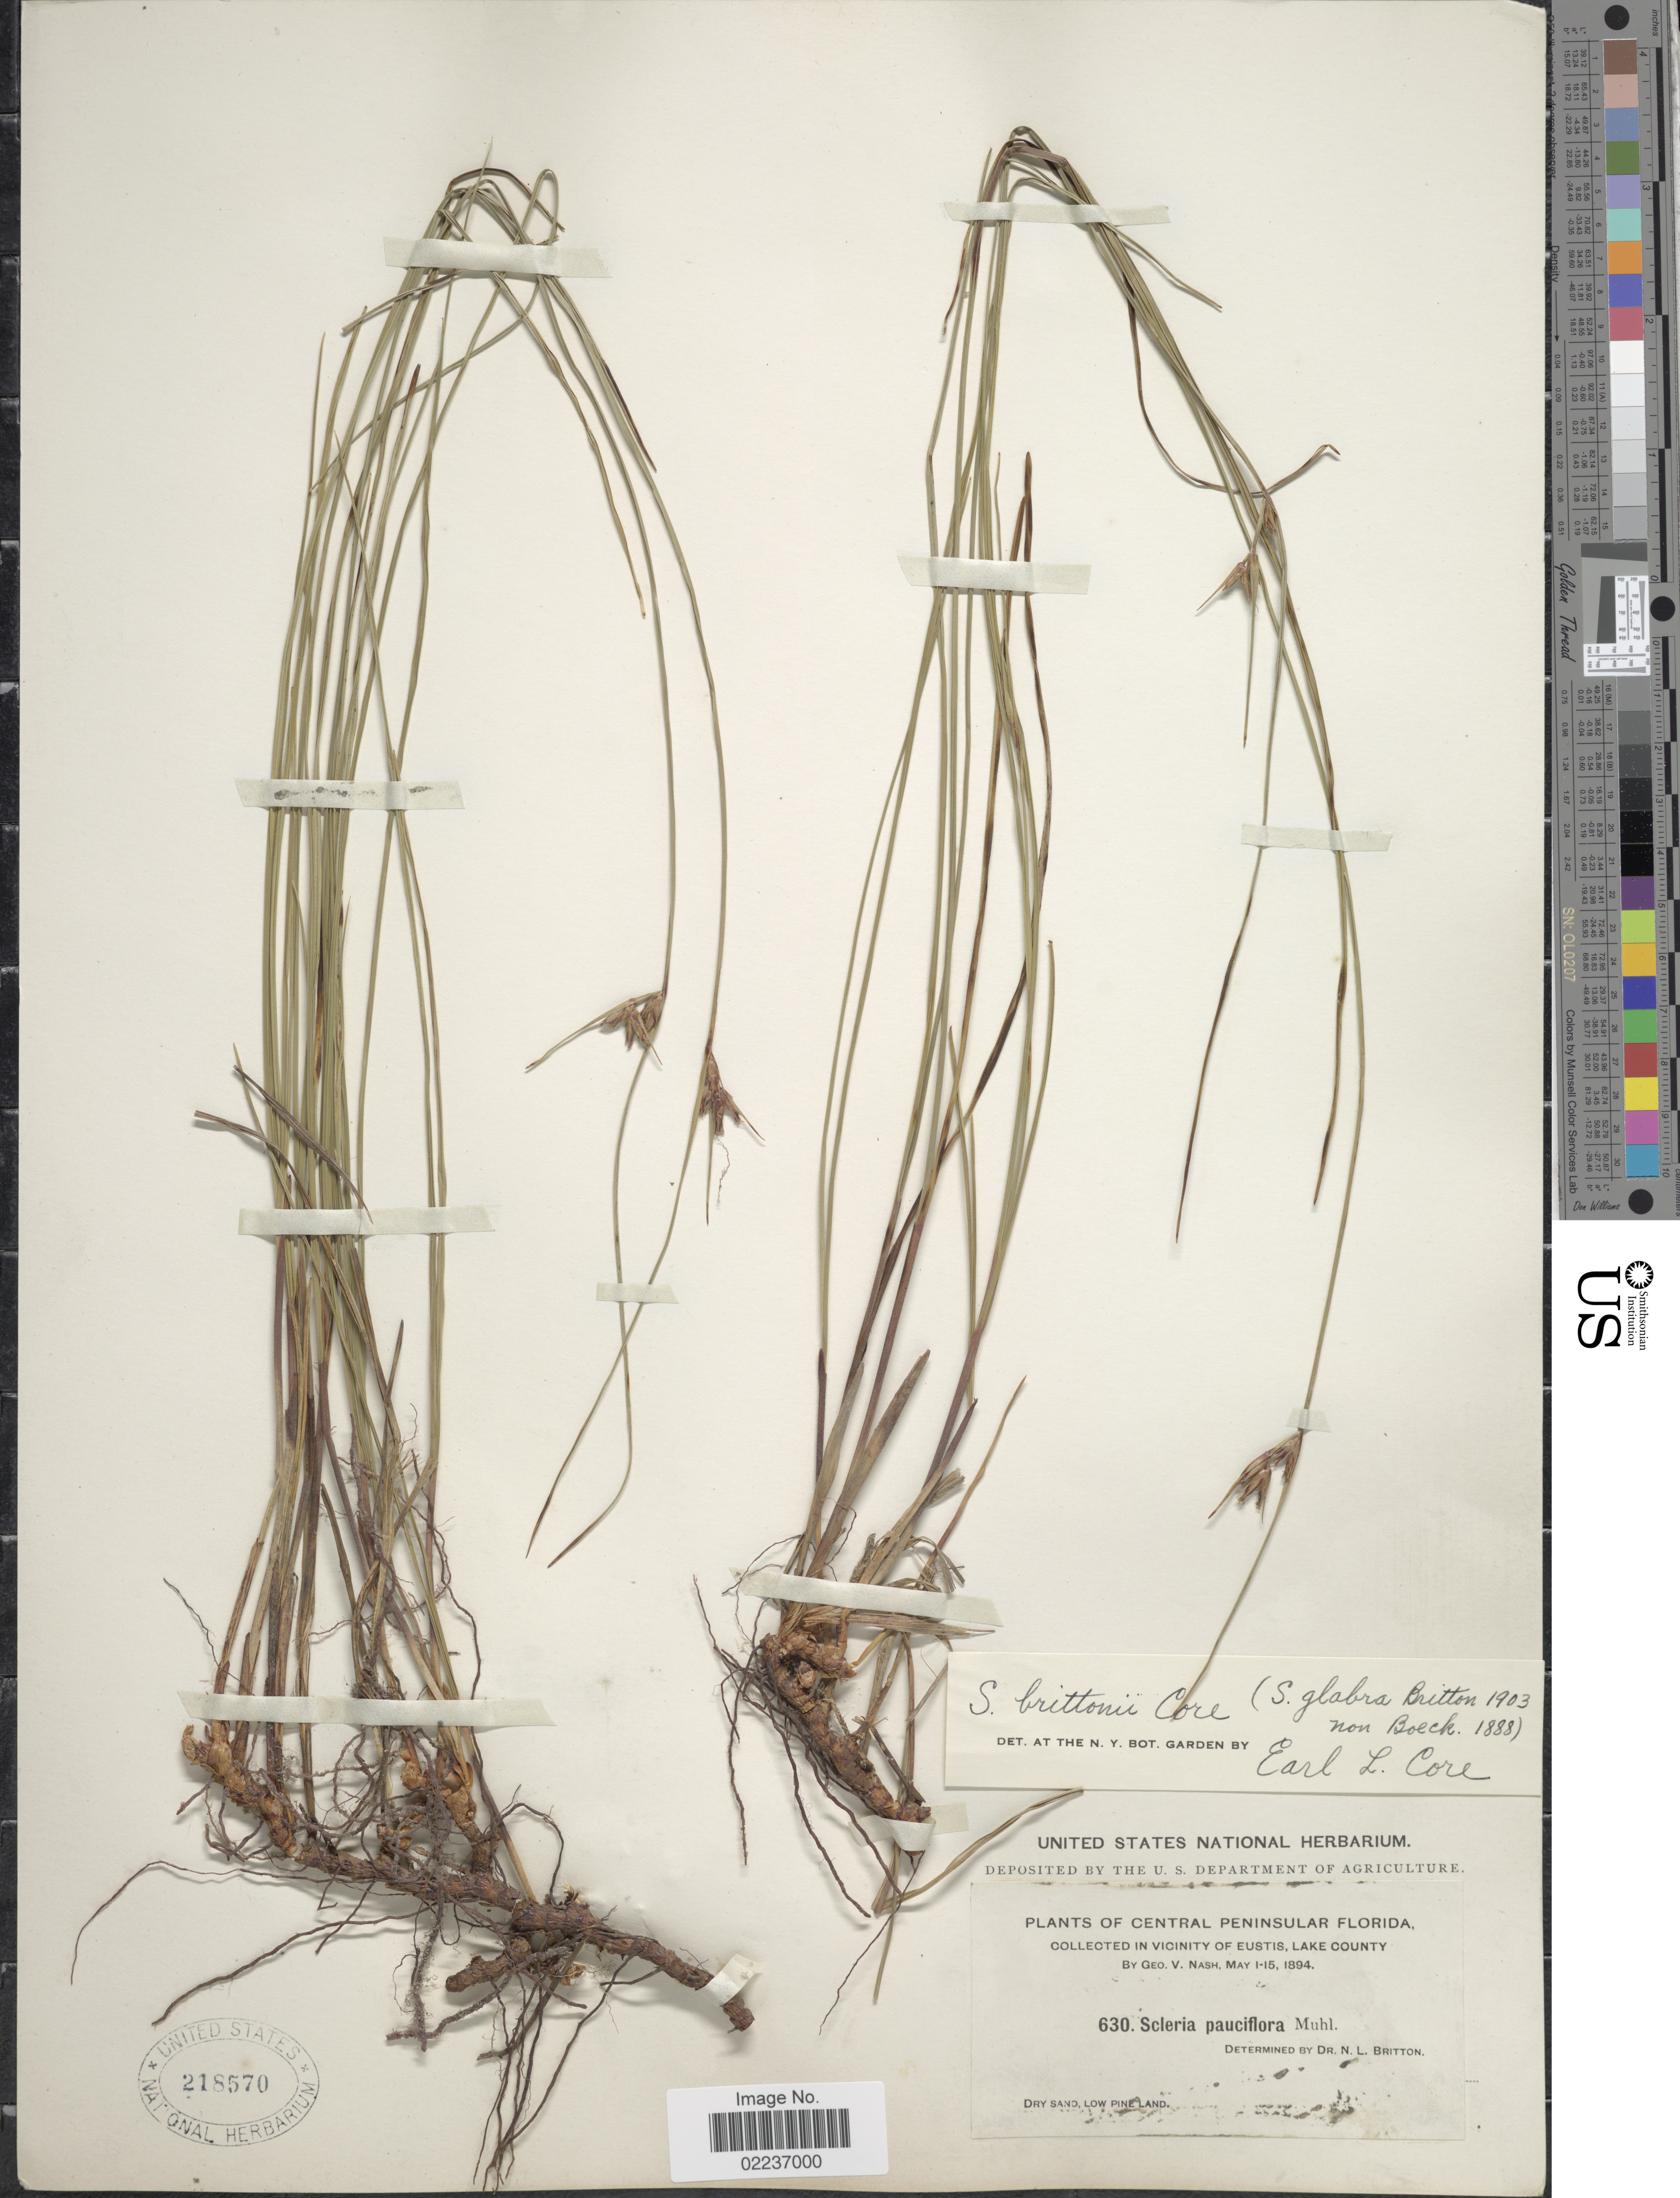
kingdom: Plantae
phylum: Tracheophyta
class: Liliopsida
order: Poales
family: Cyperaceae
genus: Scleria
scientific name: Scleria brittonii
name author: Core ex Small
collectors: G. V. Nash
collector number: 630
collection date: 1894-05-01/1895-05-15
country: United States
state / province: Florida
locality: Central Peninsular Florida, in vicinity of Eustis, Lake County, dry sand low pine land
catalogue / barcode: US 218570